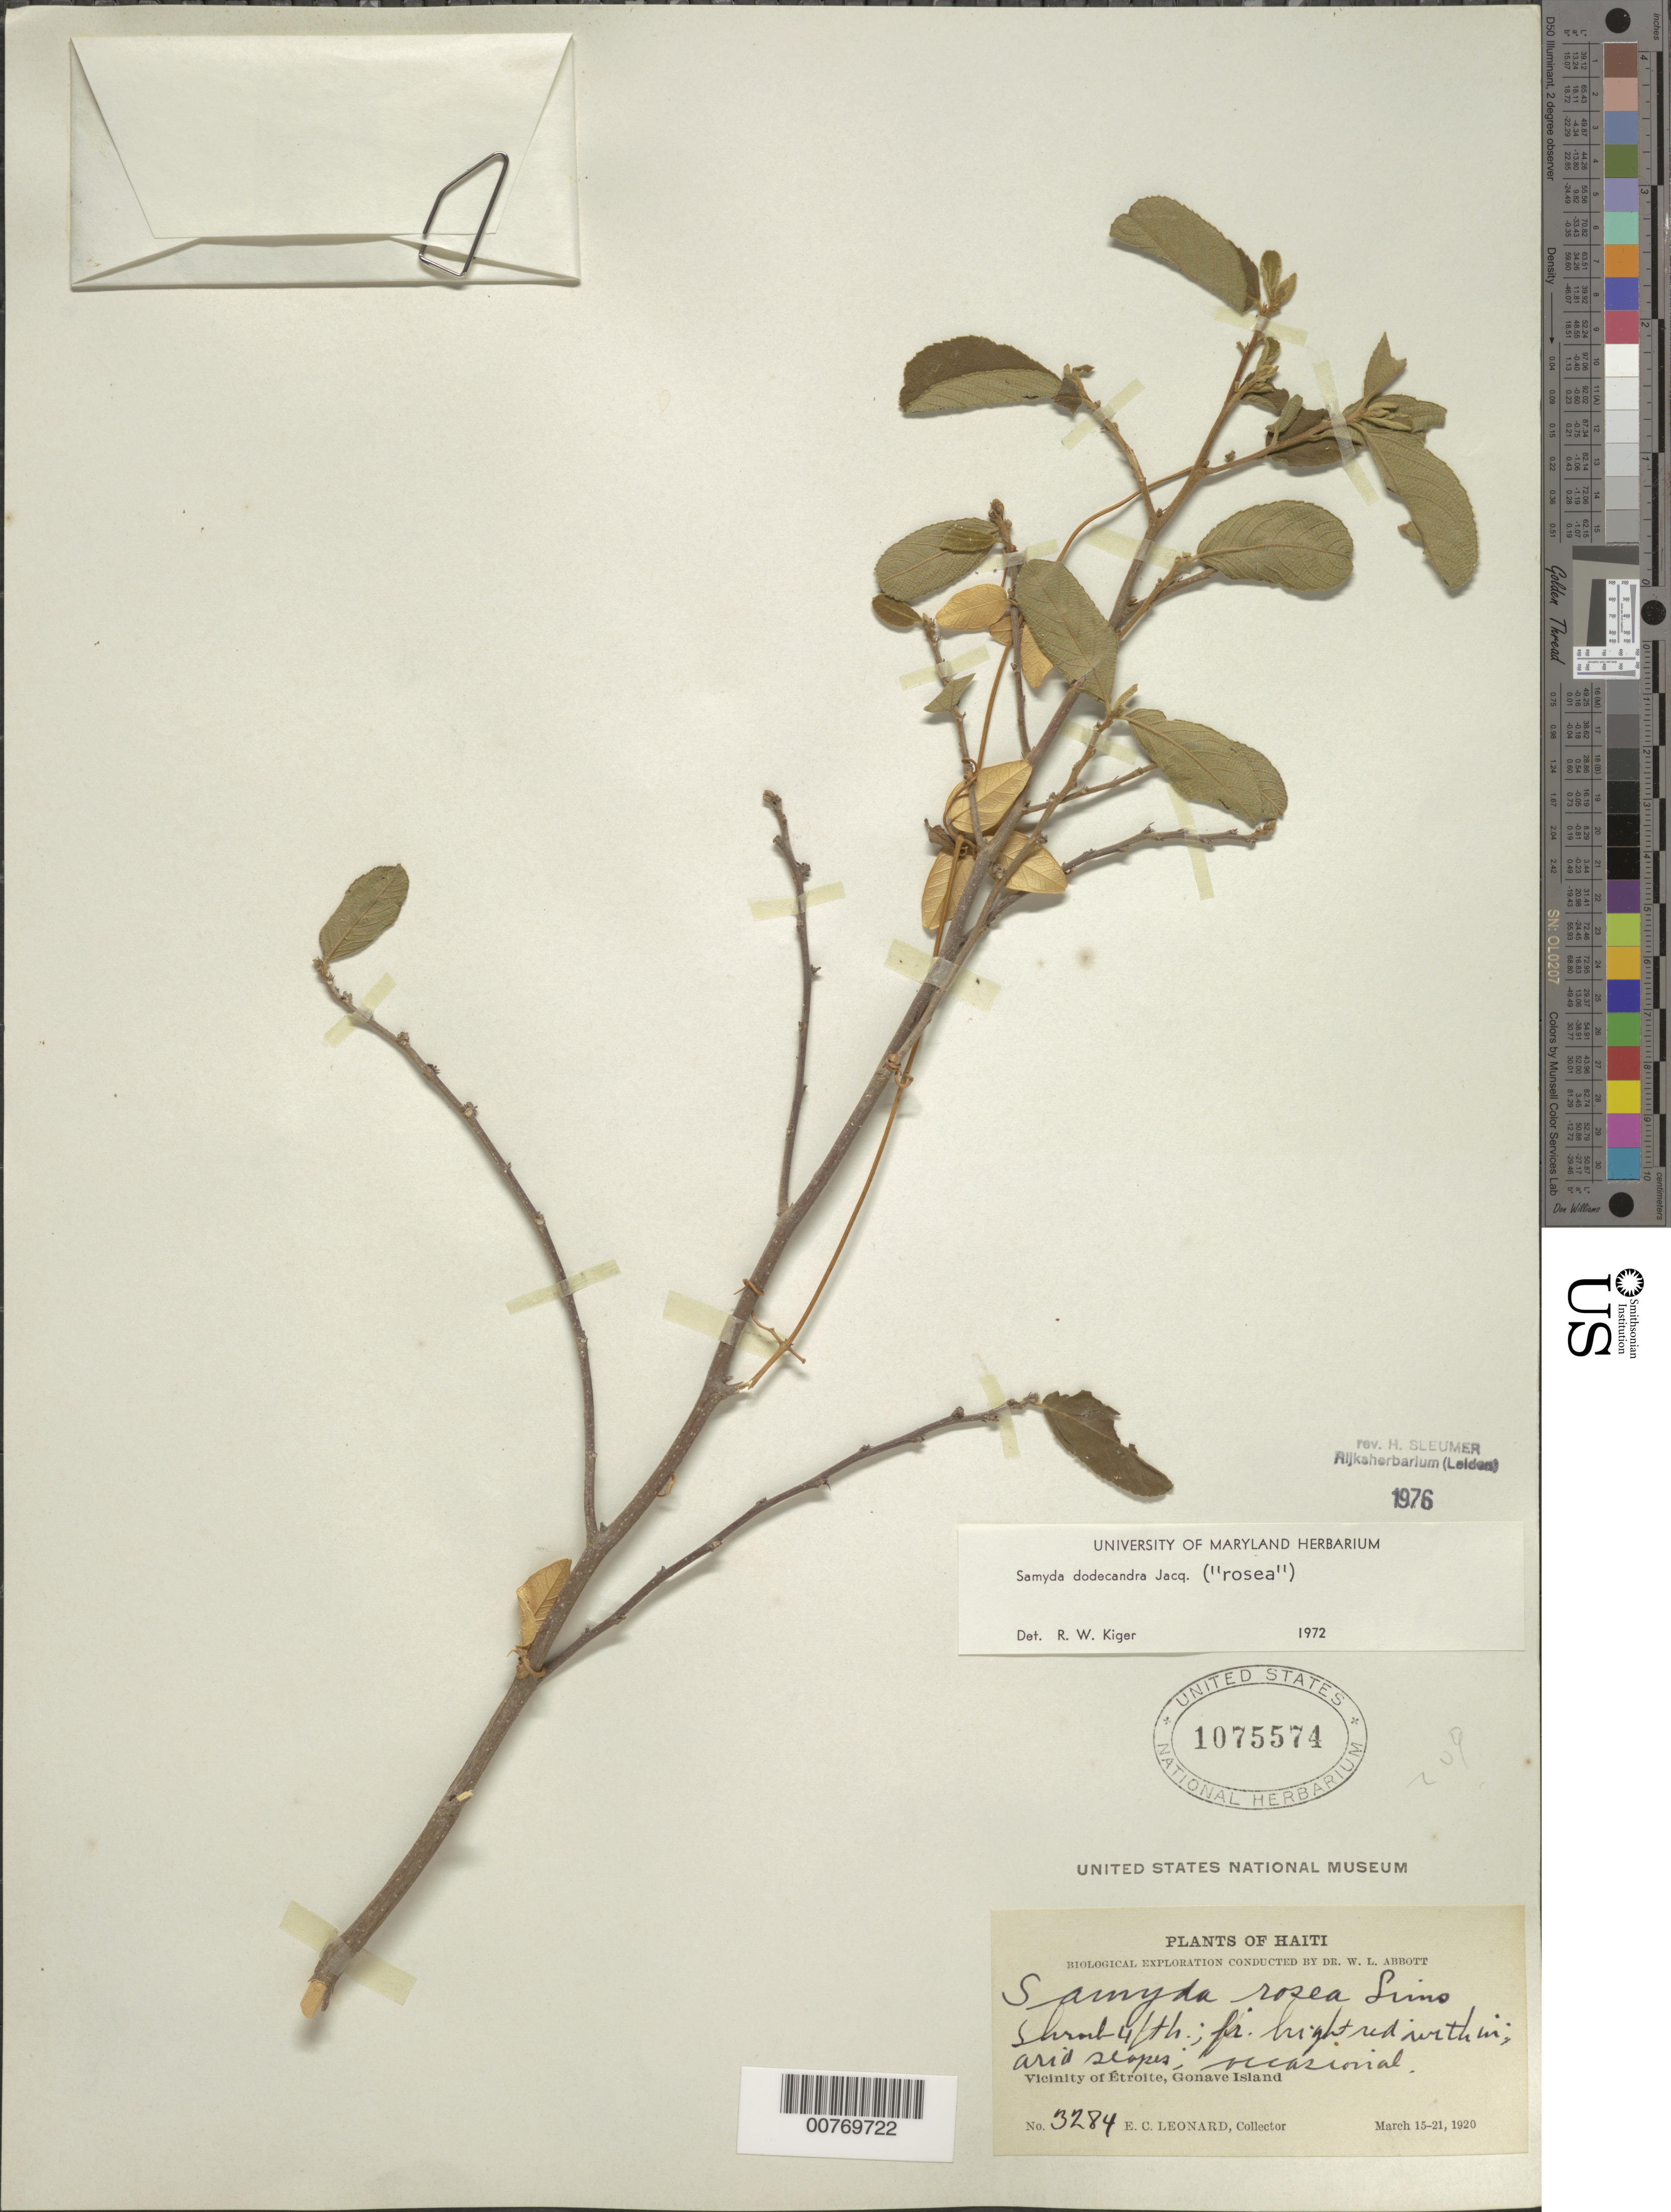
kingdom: Plantae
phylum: Tracheophyta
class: Magnoliopsida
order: Malpighiales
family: Salicaceae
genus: Casearia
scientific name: Casearia dodecandra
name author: (Jacq.) T. Samar. & M.H. Alford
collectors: E. C. Leonard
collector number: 3284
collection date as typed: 15 Mar 1920 21 Mar 1920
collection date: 1920-03-15/1920-03-21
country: Haiti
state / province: Ouest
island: Hispaniola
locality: Vicinity of Étroite, Gonave Island.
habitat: Arid slopes.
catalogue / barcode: US 1075574